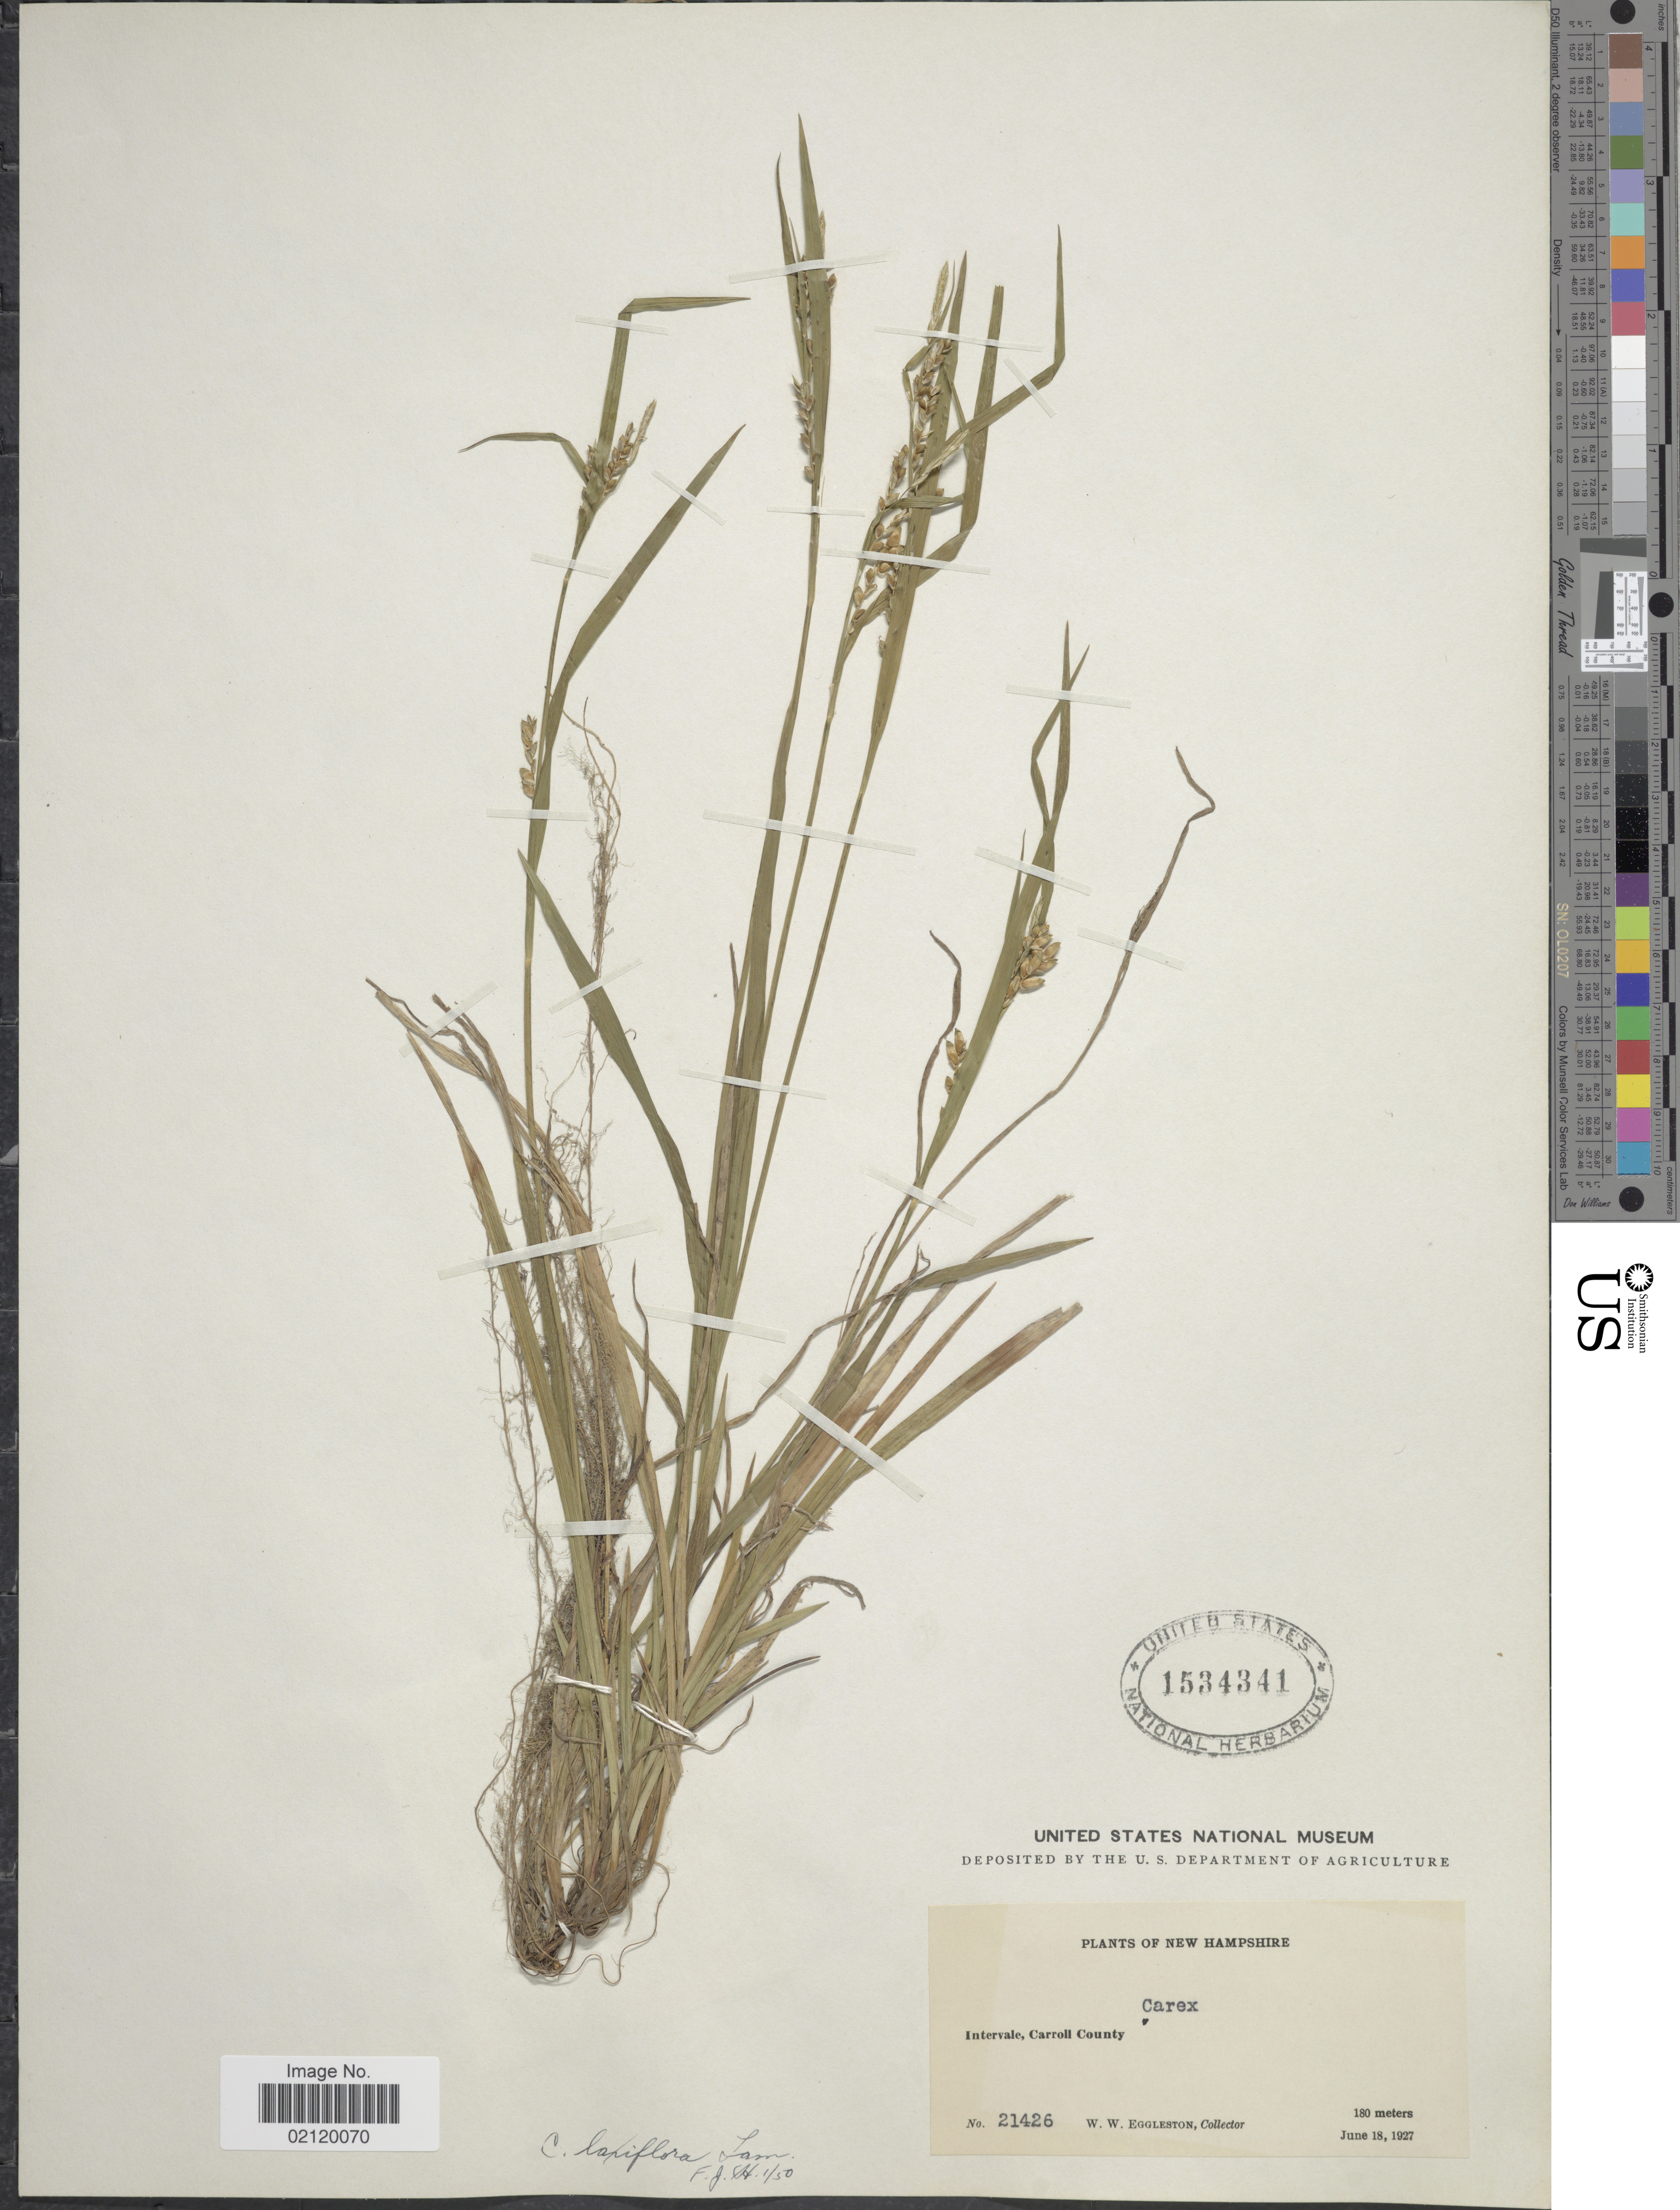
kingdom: Plantae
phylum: Tracheophyta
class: Liliopsida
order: Poales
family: Cyperaceae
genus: Carex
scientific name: Carex laxiflora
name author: Lam.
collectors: W. W. Eggleston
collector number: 21426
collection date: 1927-06-18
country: United States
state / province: New Hampshire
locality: Intervale, Carroll County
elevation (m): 180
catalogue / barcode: US 1534341